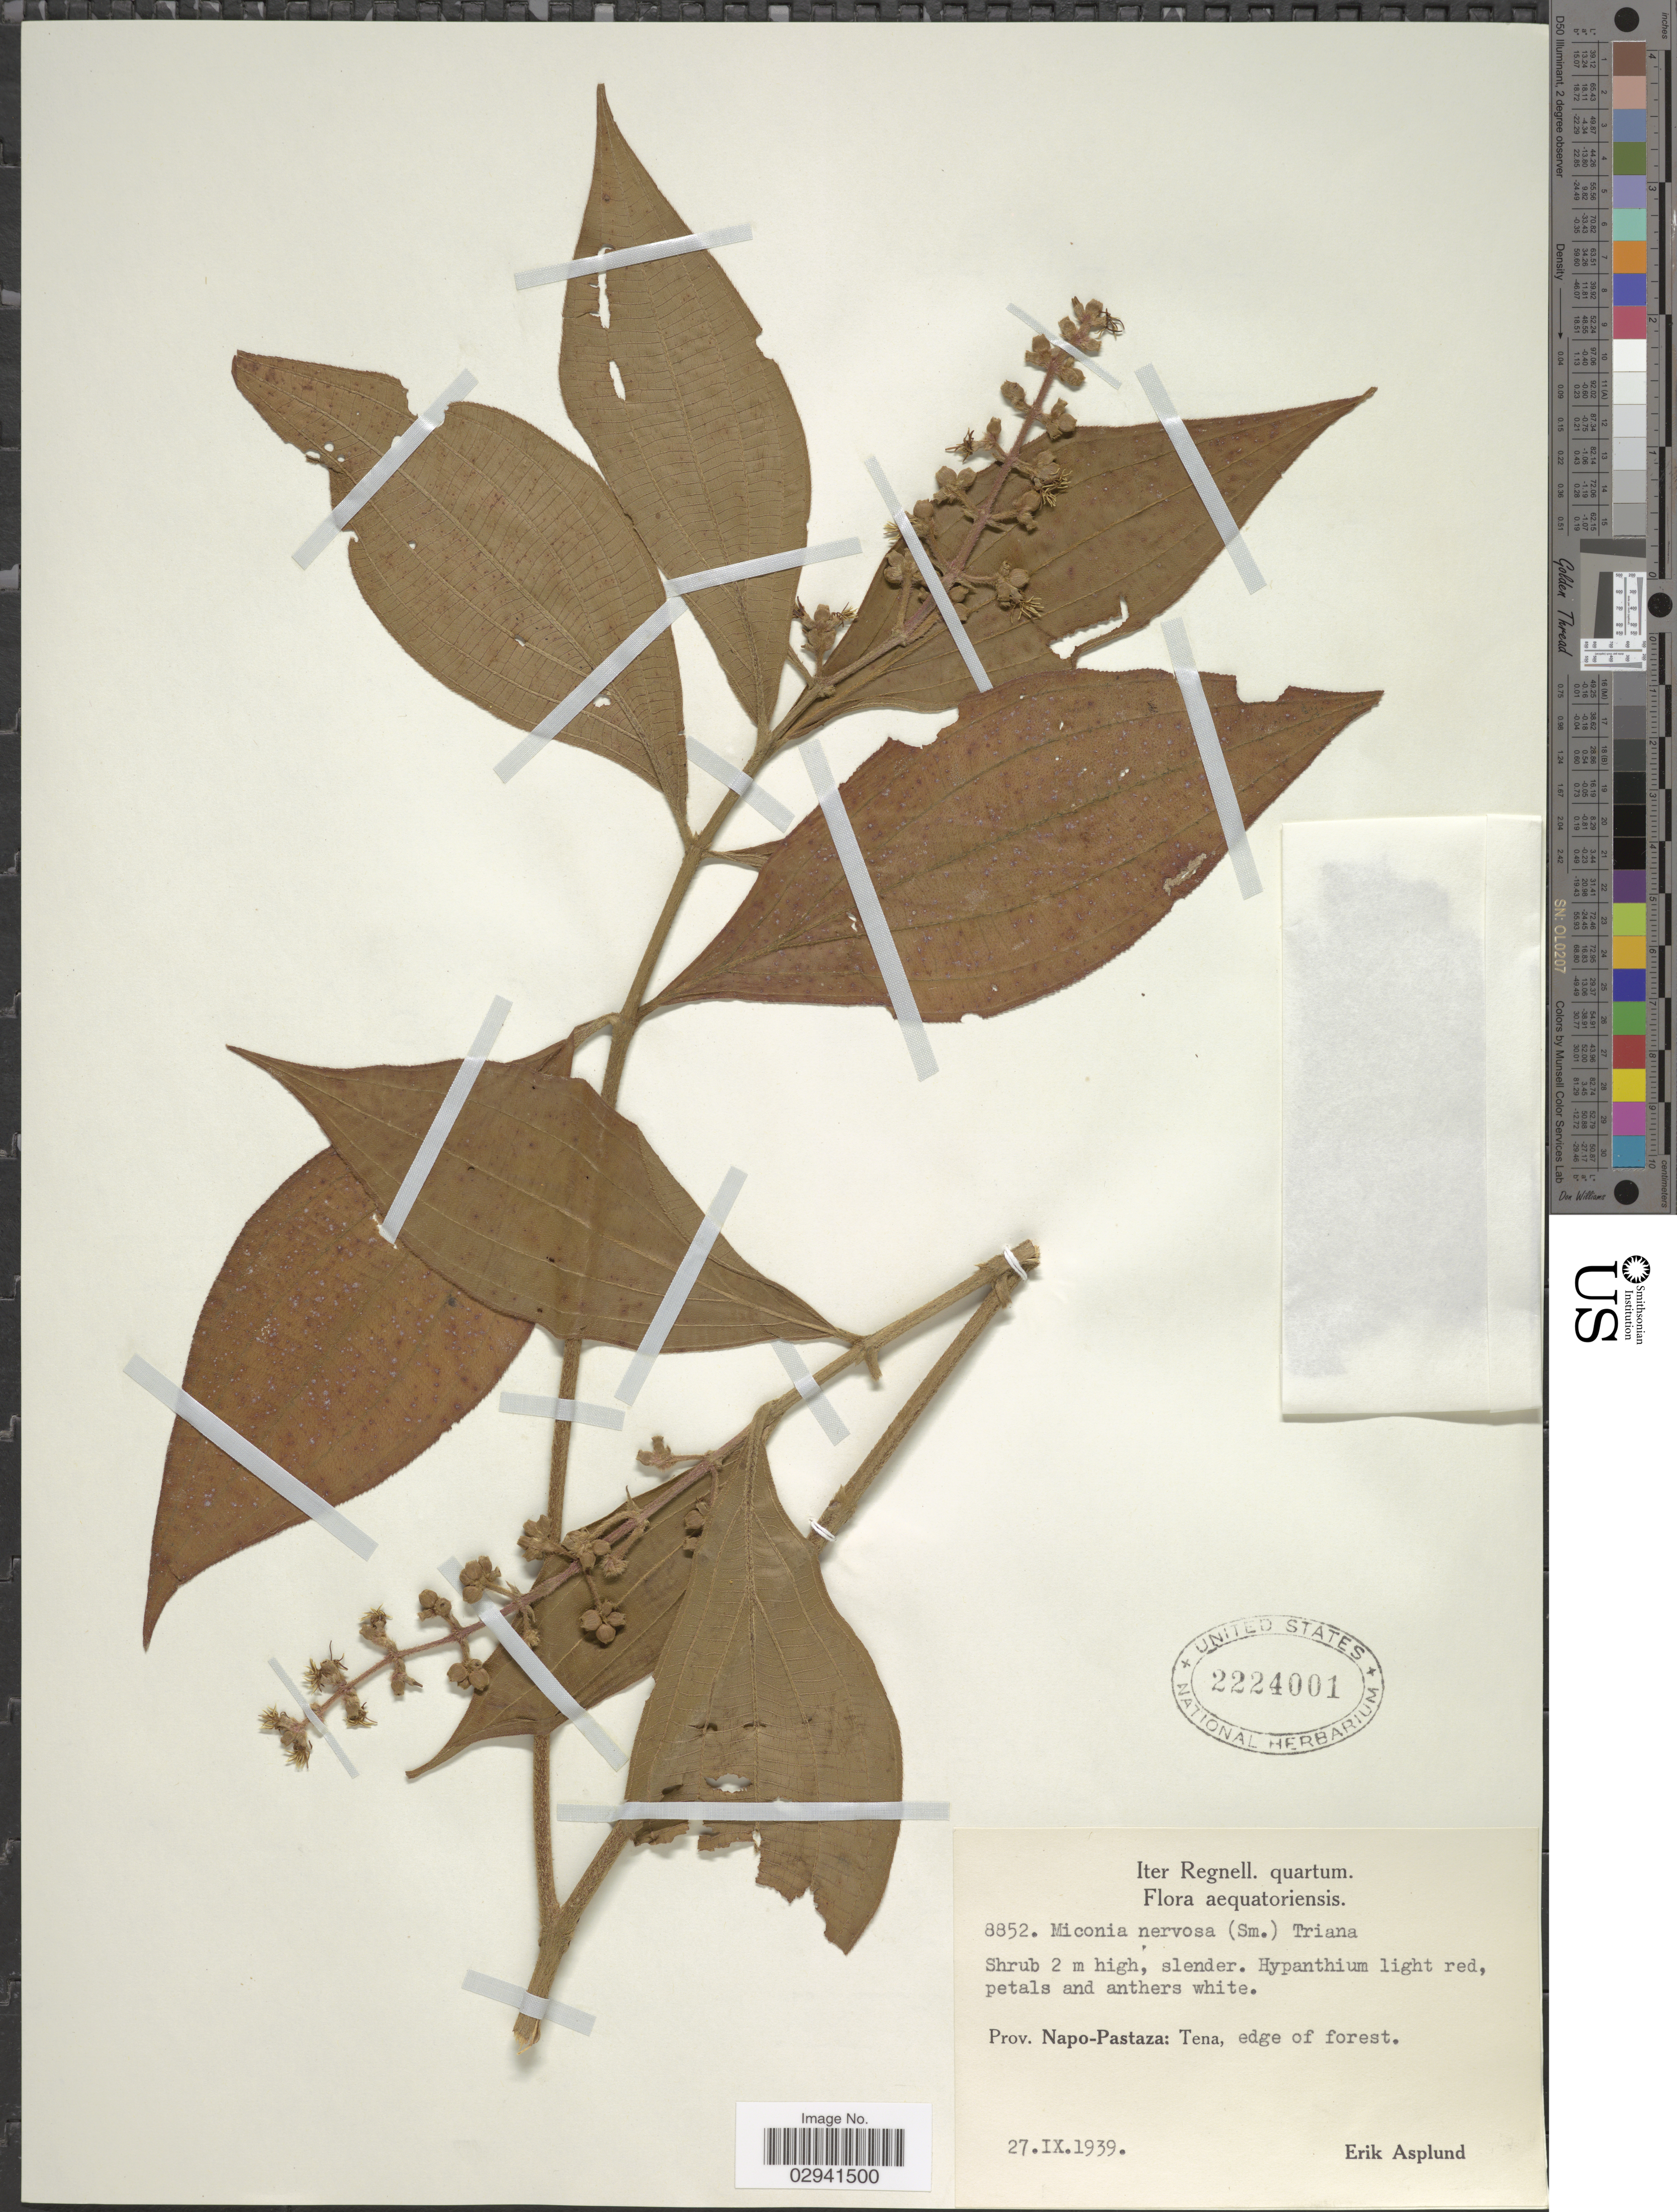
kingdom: Plantae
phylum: Tracheophyta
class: Magnoliopsida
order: Myrtales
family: Melastomataceae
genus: Miconia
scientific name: Miconia nervosa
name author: (Sm.) Triana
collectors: E. Asplund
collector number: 8852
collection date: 1939-09-27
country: Ecuador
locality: Prov. Napo-Pastaza, Tena, edge of forest.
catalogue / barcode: US 2224001